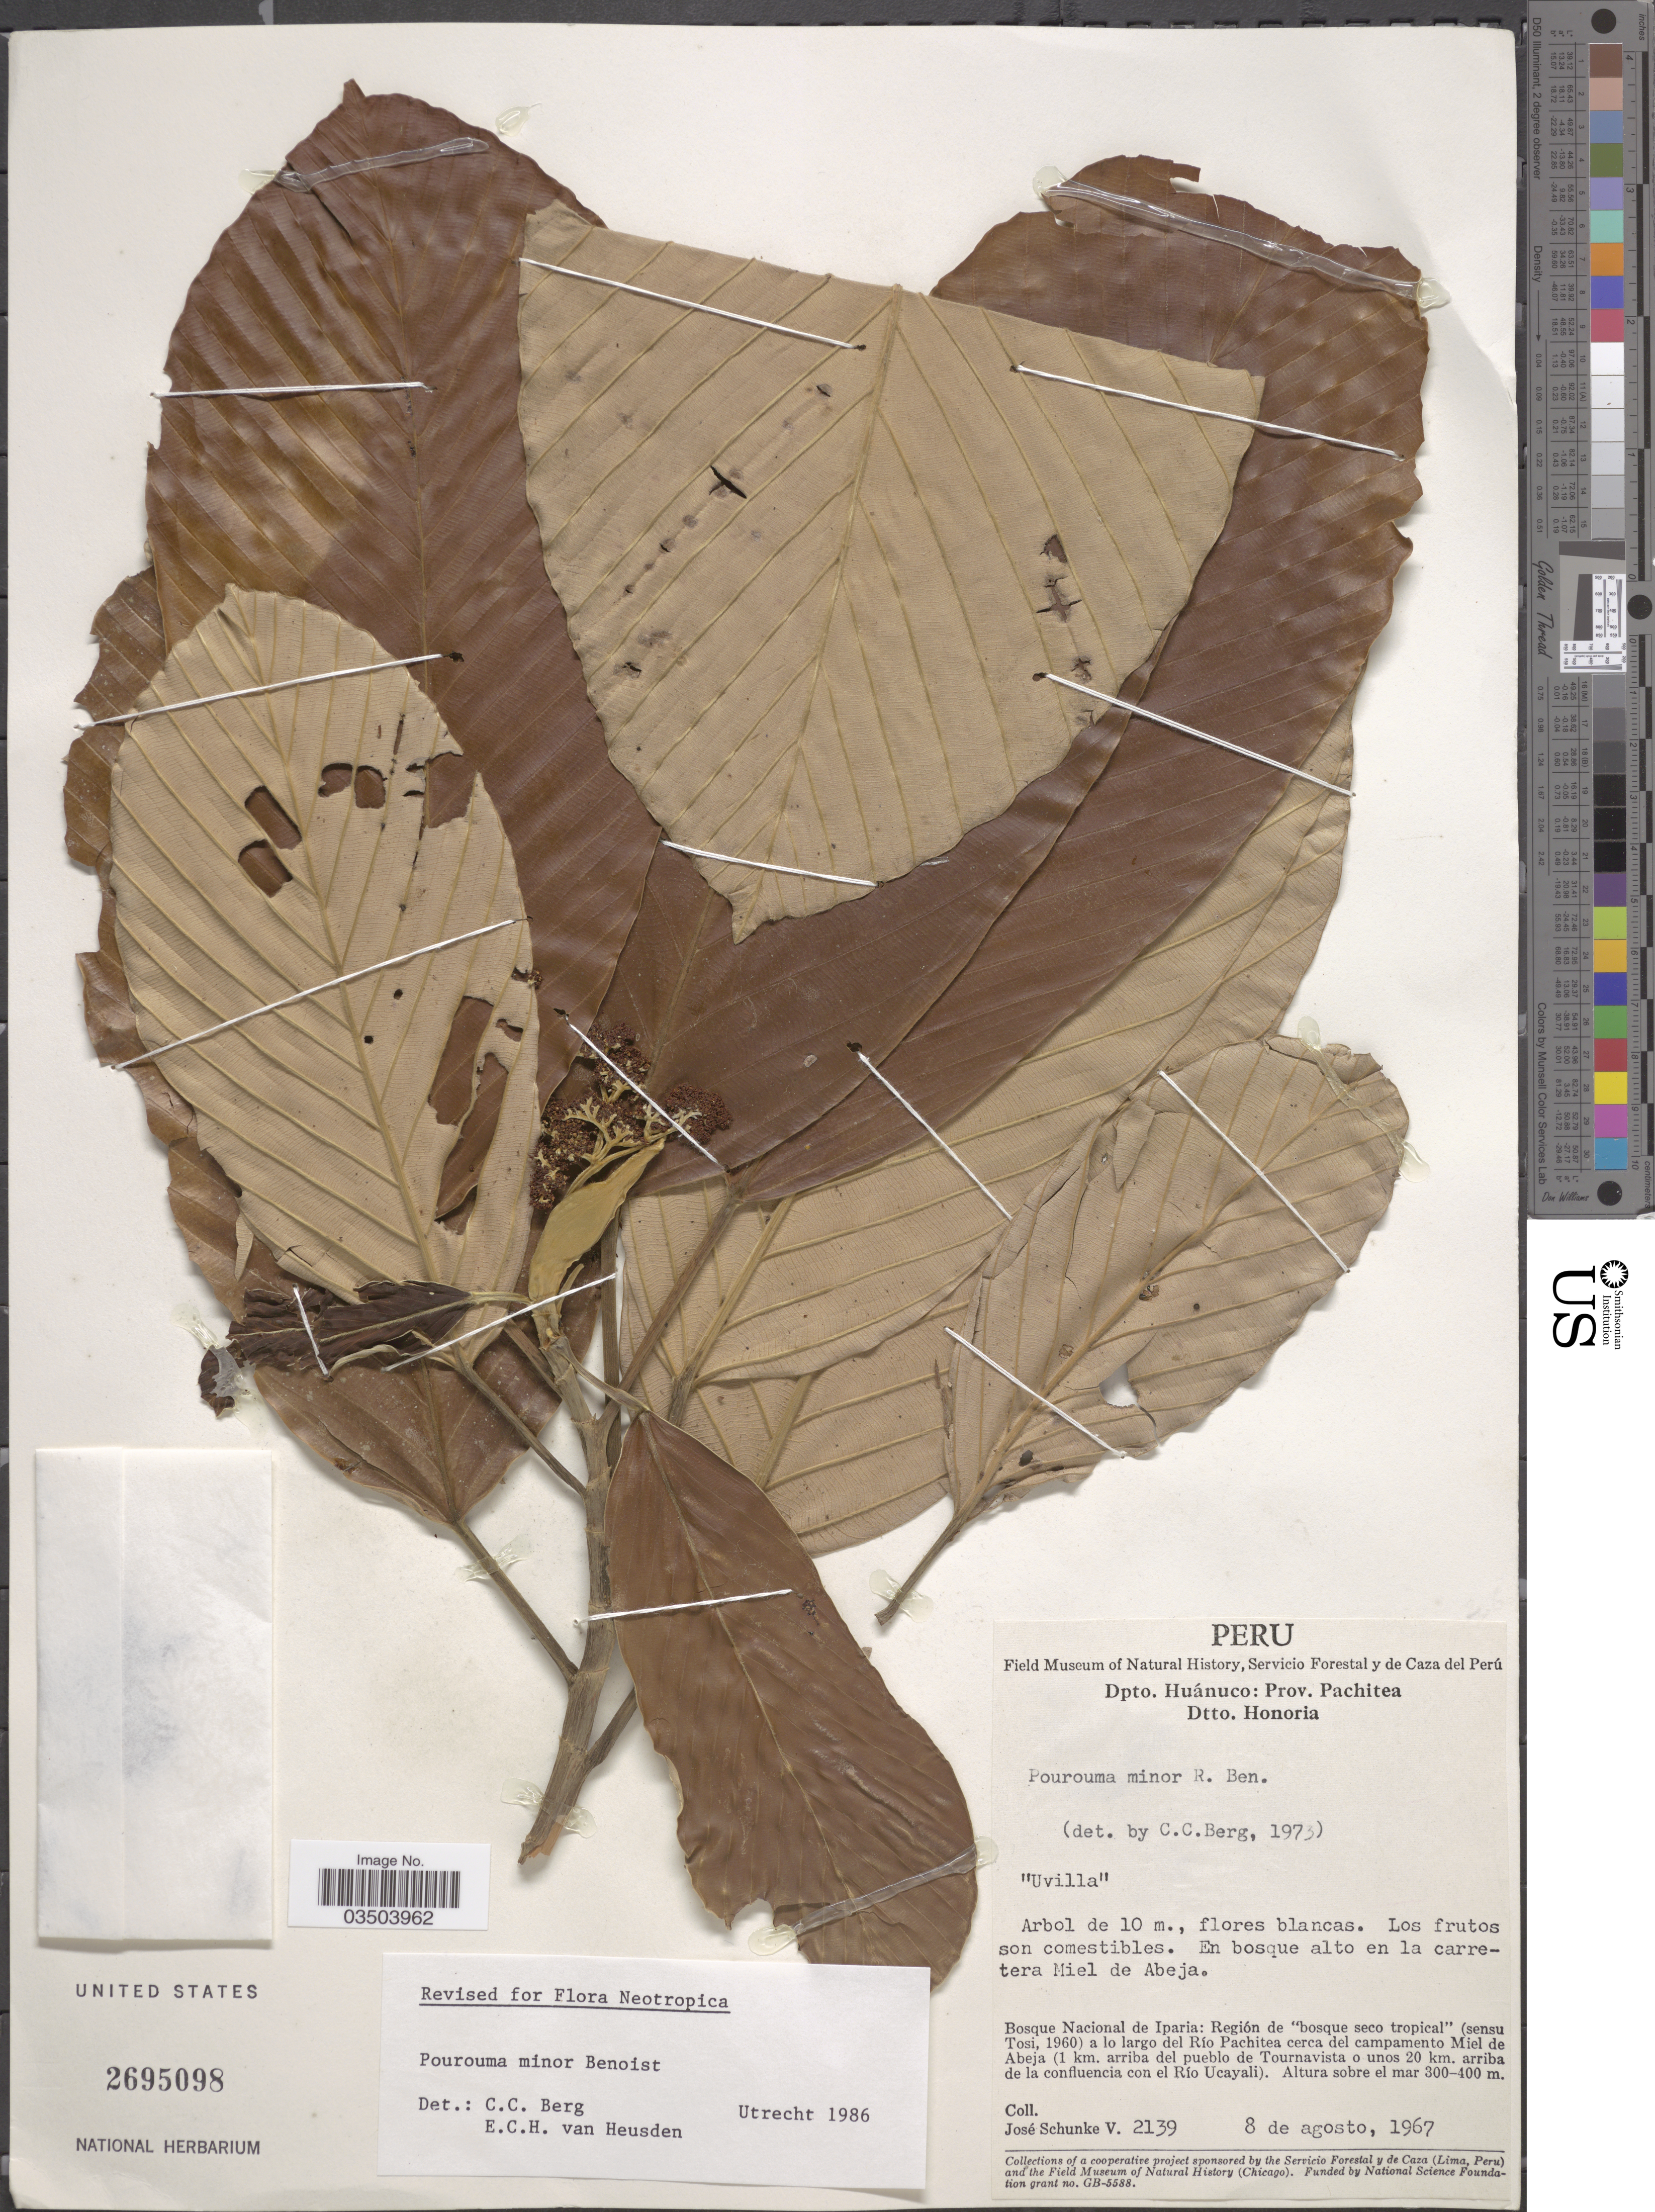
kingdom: Plantae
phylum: Tracheophyta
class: Magnoliopsida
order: Rosales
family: Urticaceae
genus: Pourouma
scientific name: Pourouma minor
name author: Benoist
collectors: J. Schunke Vigo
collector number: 2139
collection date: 1967-08-08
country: Peru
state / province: Huánuco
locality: Dpto. Huánuco: Prov. Pachitea. Dtto. Honoria. Bosque Nacional de Iparia: Región de "bosque seco tropical" (sensu tosi, 1960) al lo largo del Río Pachitea cerca del campamento Miel de Abeja ( 1 km. arriba del pueblo de Tournavist o unos 20 km. arriba de la confluencia con el Río Ucayali). En bosque alto en la carretera Miel de Abeja.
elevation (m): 300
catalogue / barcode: US 2695098